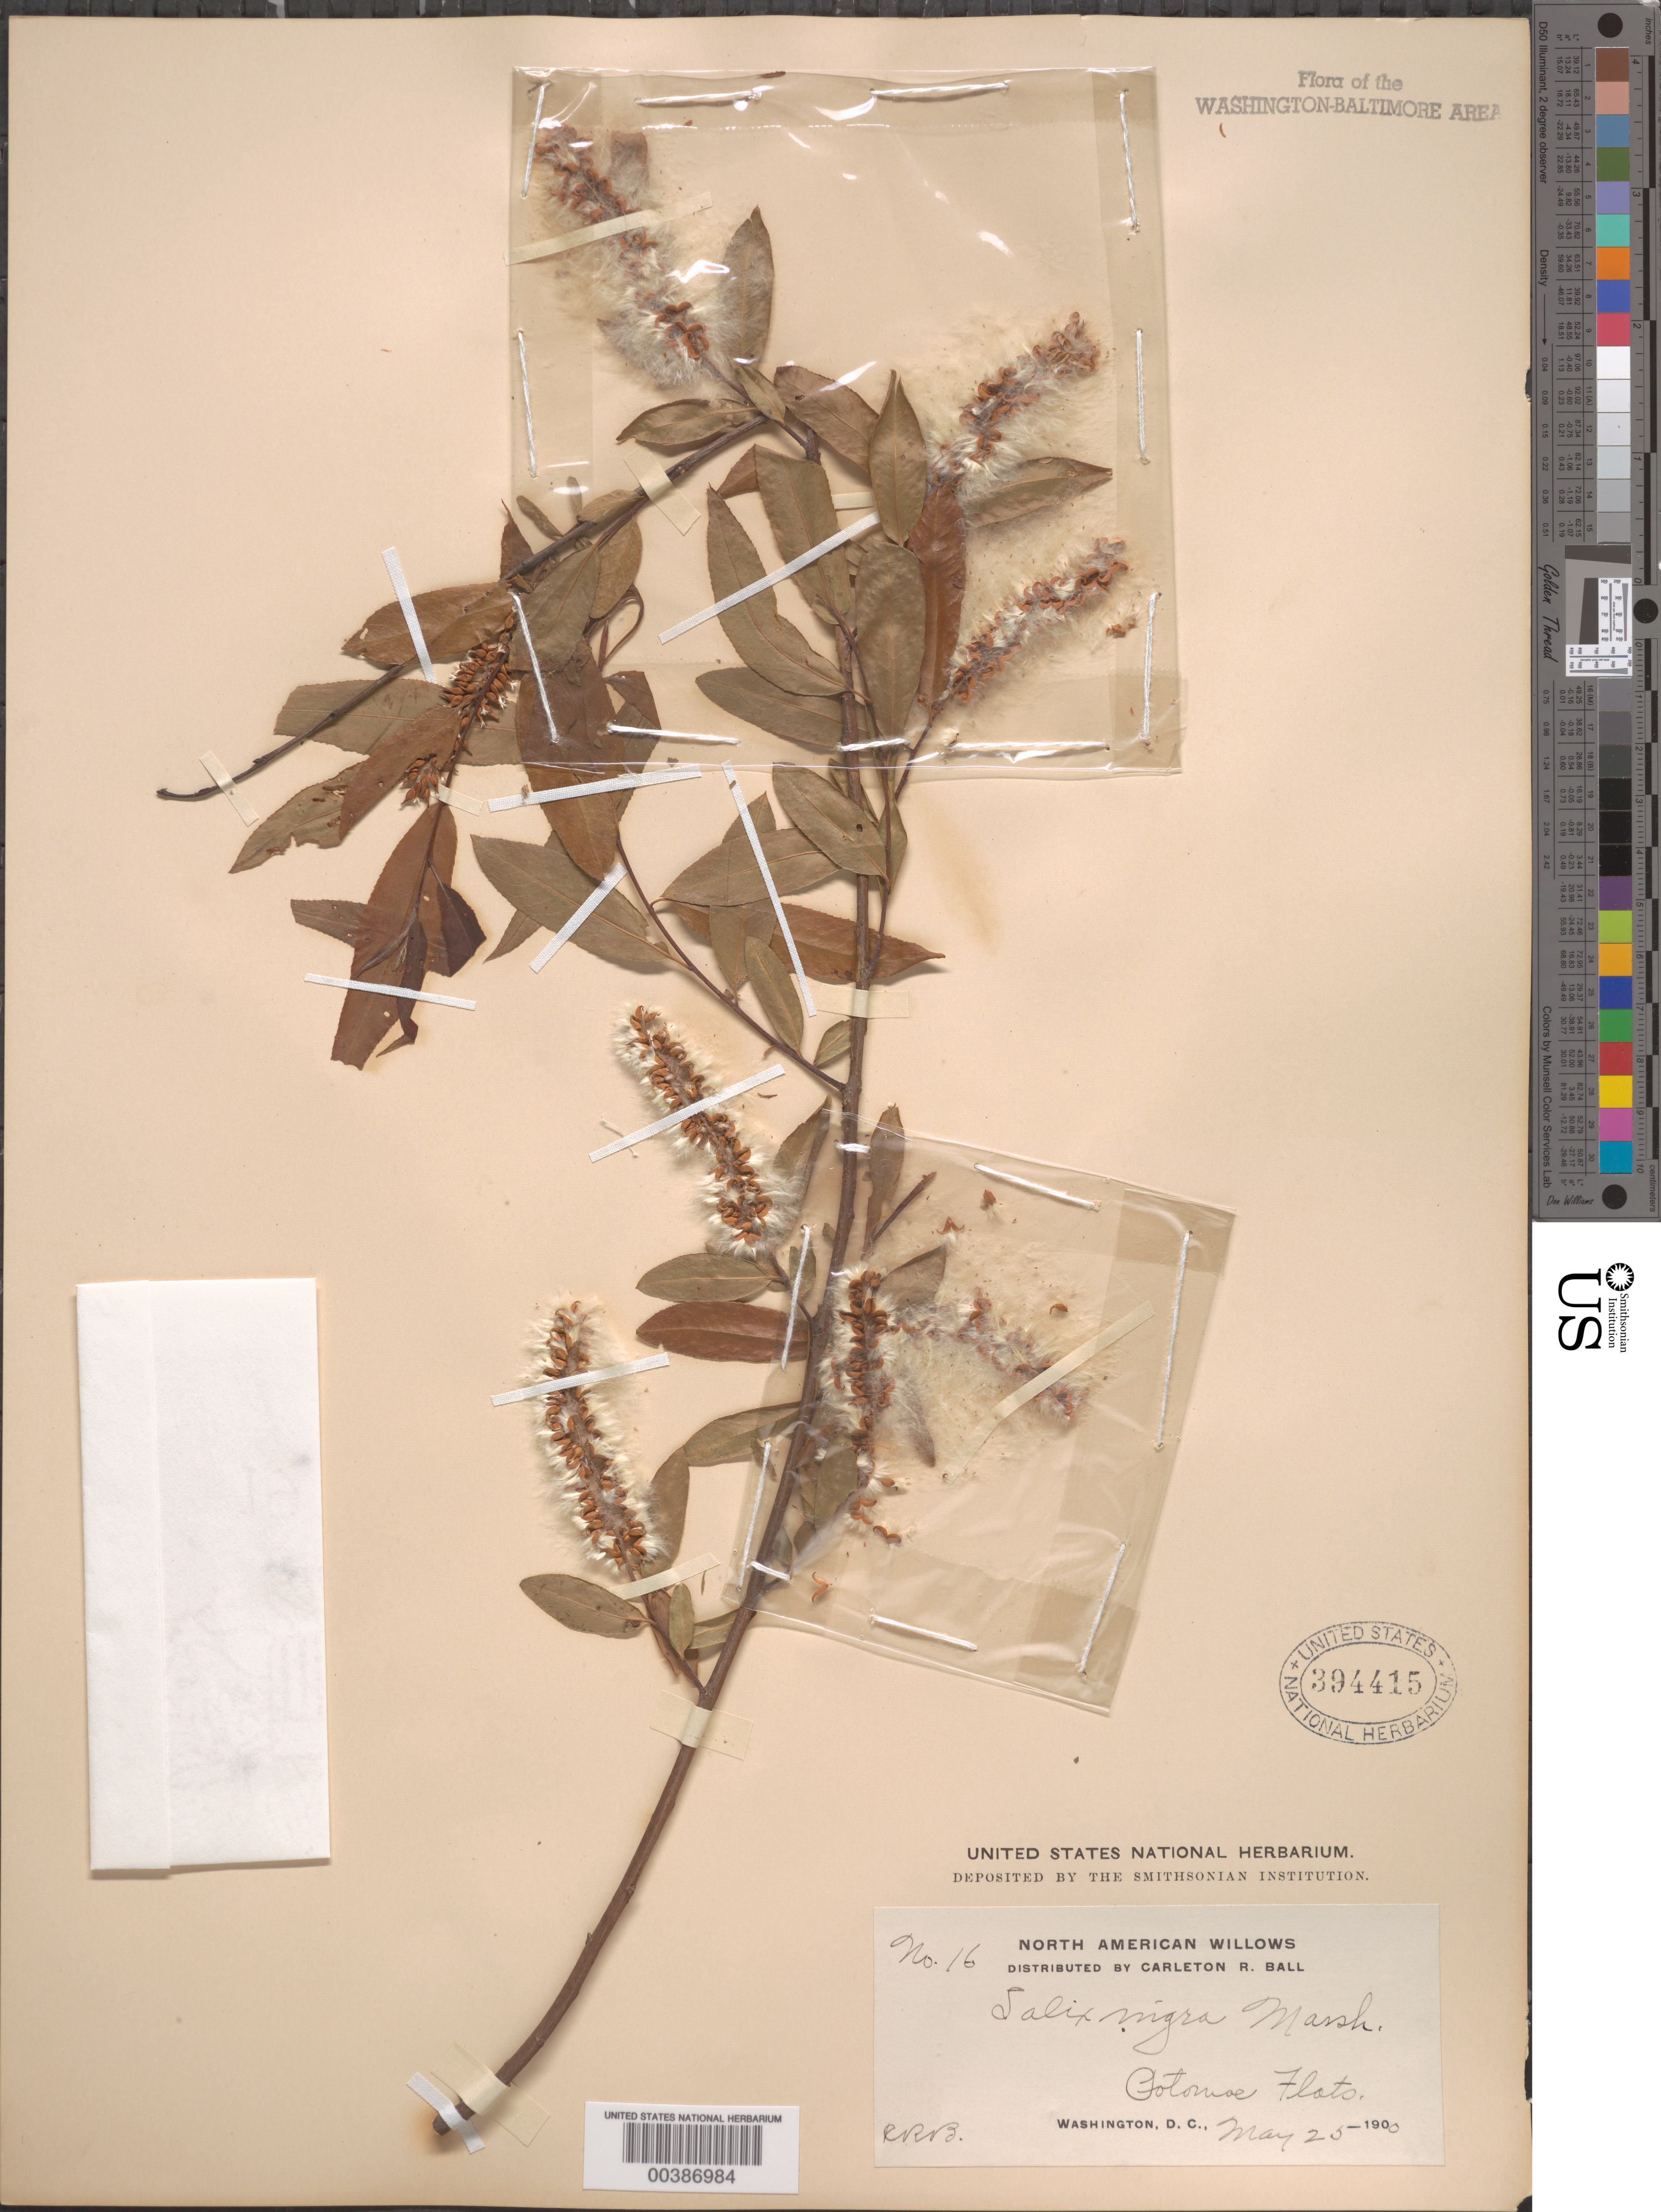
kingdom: Plantae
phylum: Tracheophyta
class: Magnoliopsida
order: Malpighiales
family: Salicaceae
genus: Salix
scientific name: Salix nigra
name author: Marshall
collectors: C. R. Ball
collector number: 16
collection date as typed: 25 May 1900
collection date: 1900-05-25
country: United States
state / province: District of Columbia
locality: Potomac Flats C. and O. Canal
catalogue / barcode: US 394415